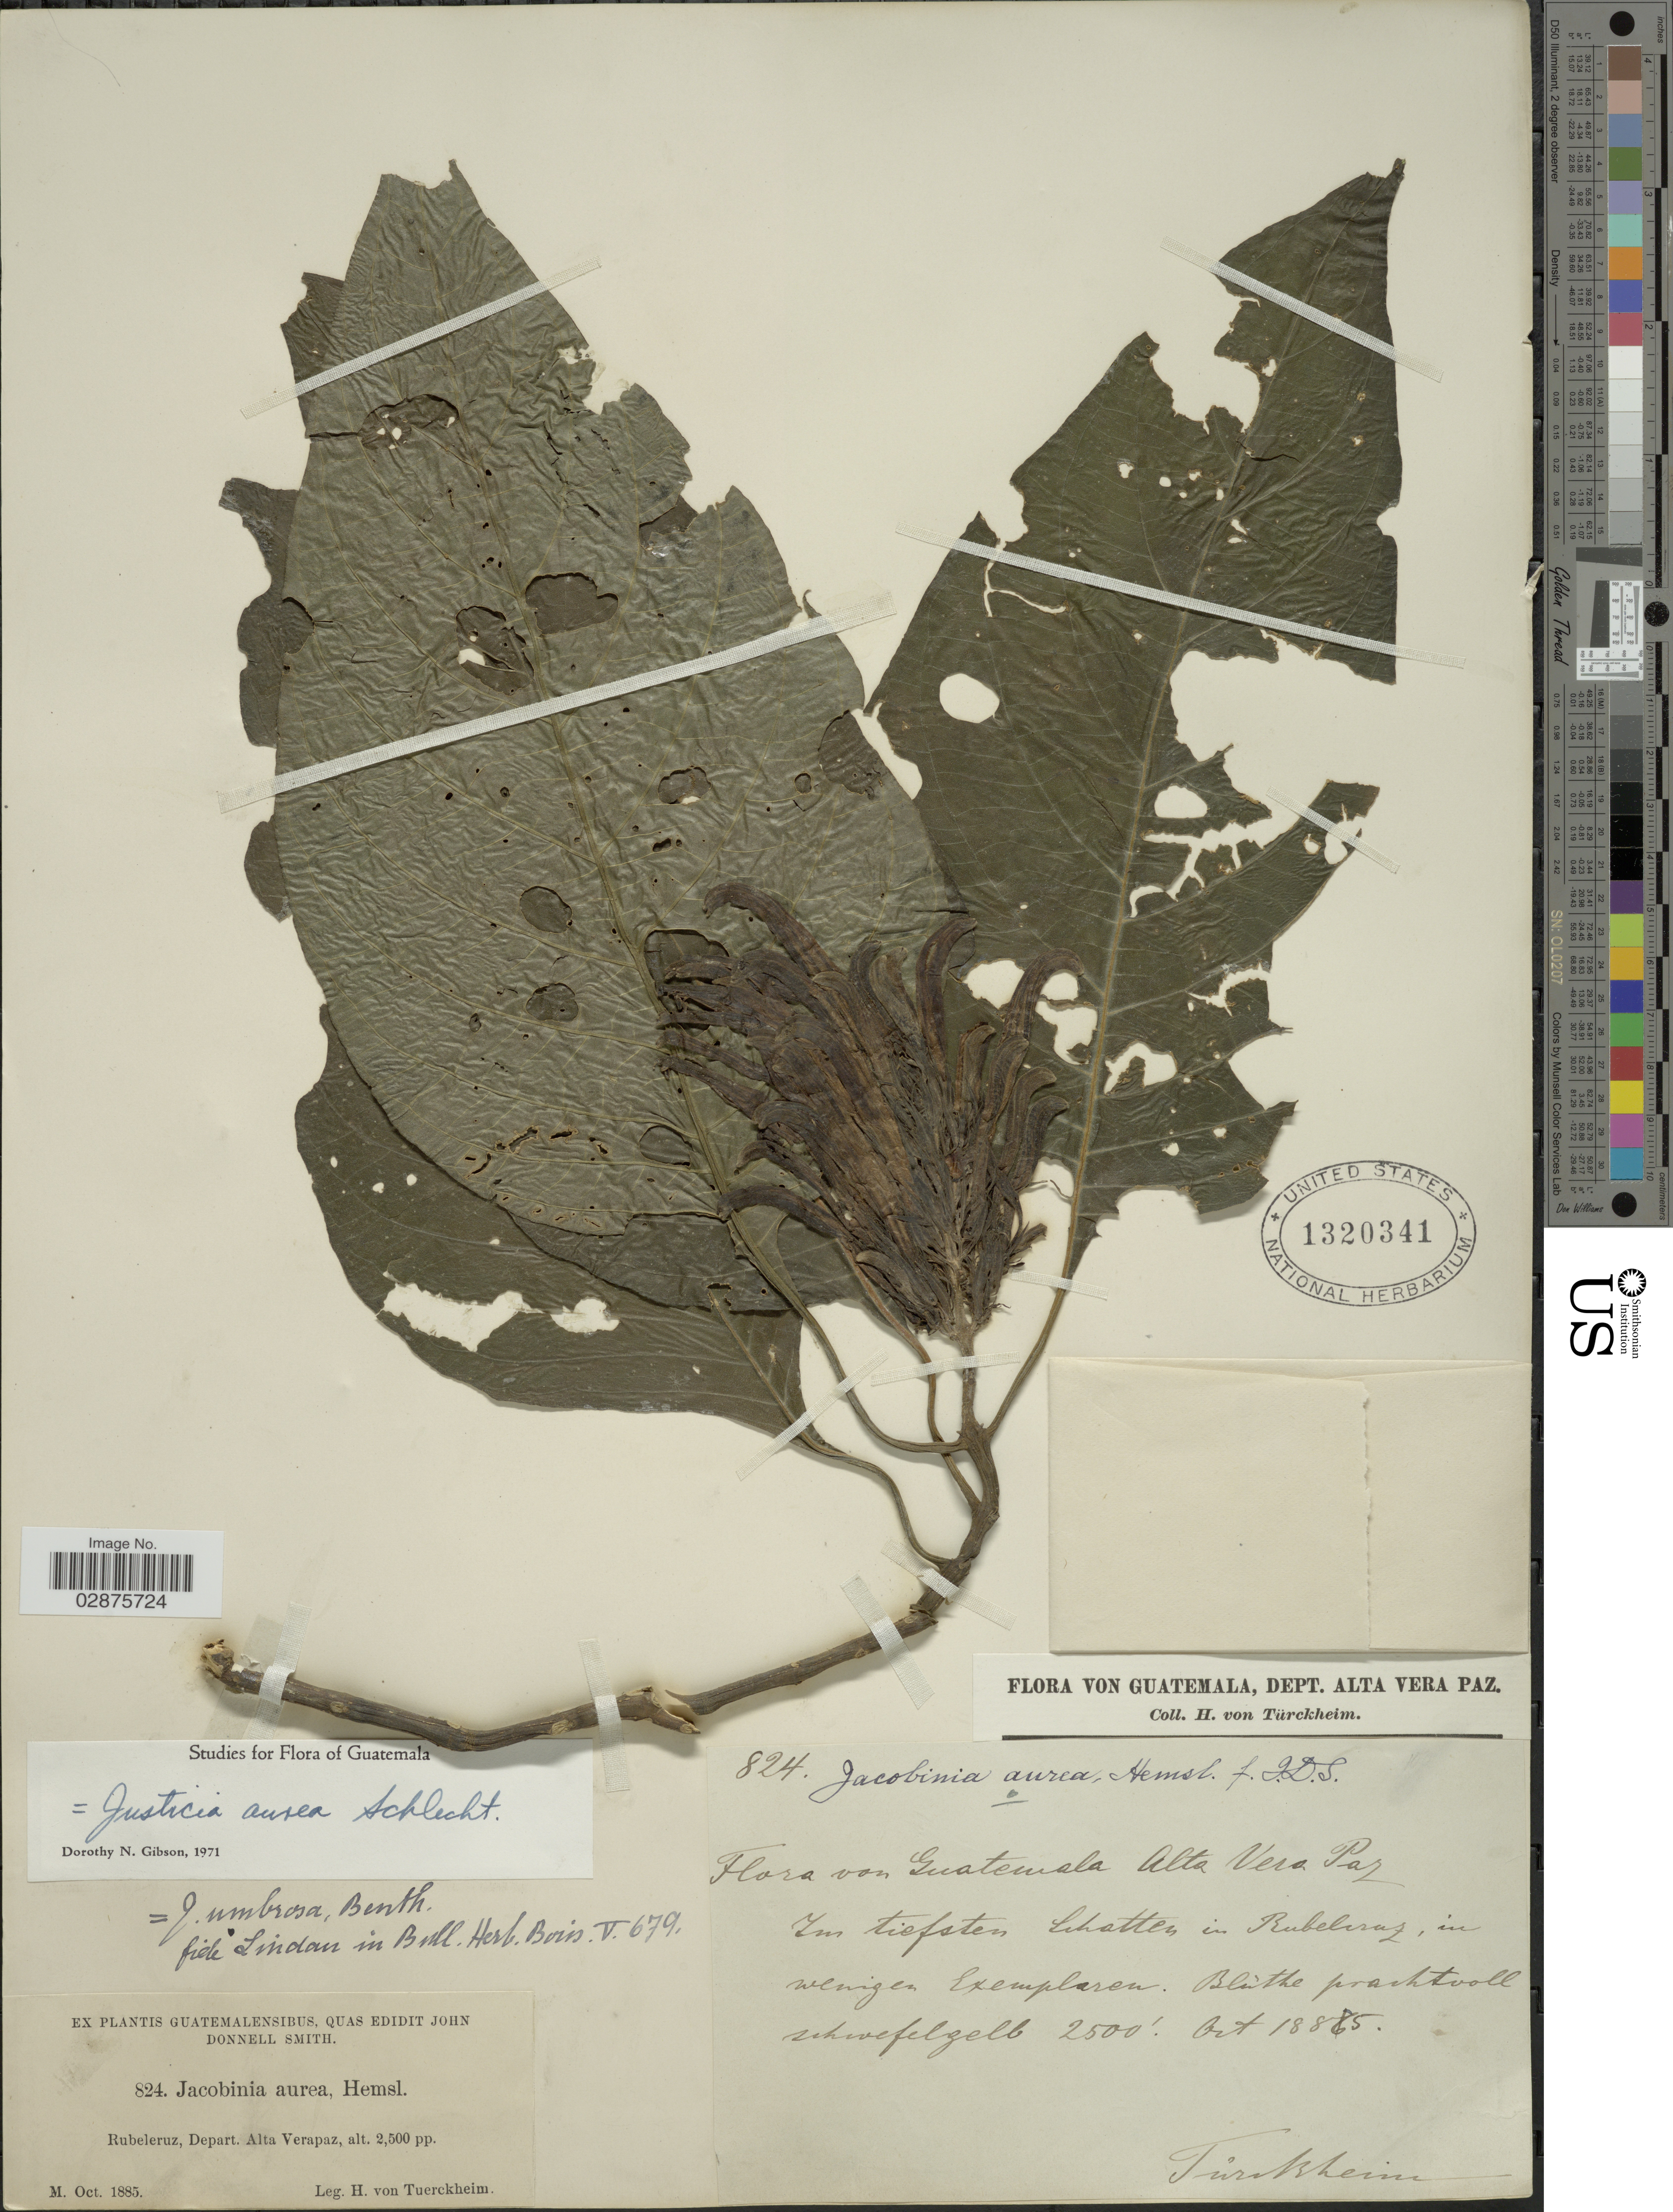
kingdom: Plantae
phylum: Tracheophyta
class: Magnoliopsida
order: Lamiales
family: Acanthaceae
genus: Justicia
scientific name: Justicia aurea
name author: Schltdl.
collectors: H. von Türckheim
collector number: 824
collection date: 1885-10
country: Guatemala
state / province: Alta Verapaz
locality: Rubeleruz, Depart. Alta Verapaz.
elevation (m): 762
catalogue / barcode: US 1320341